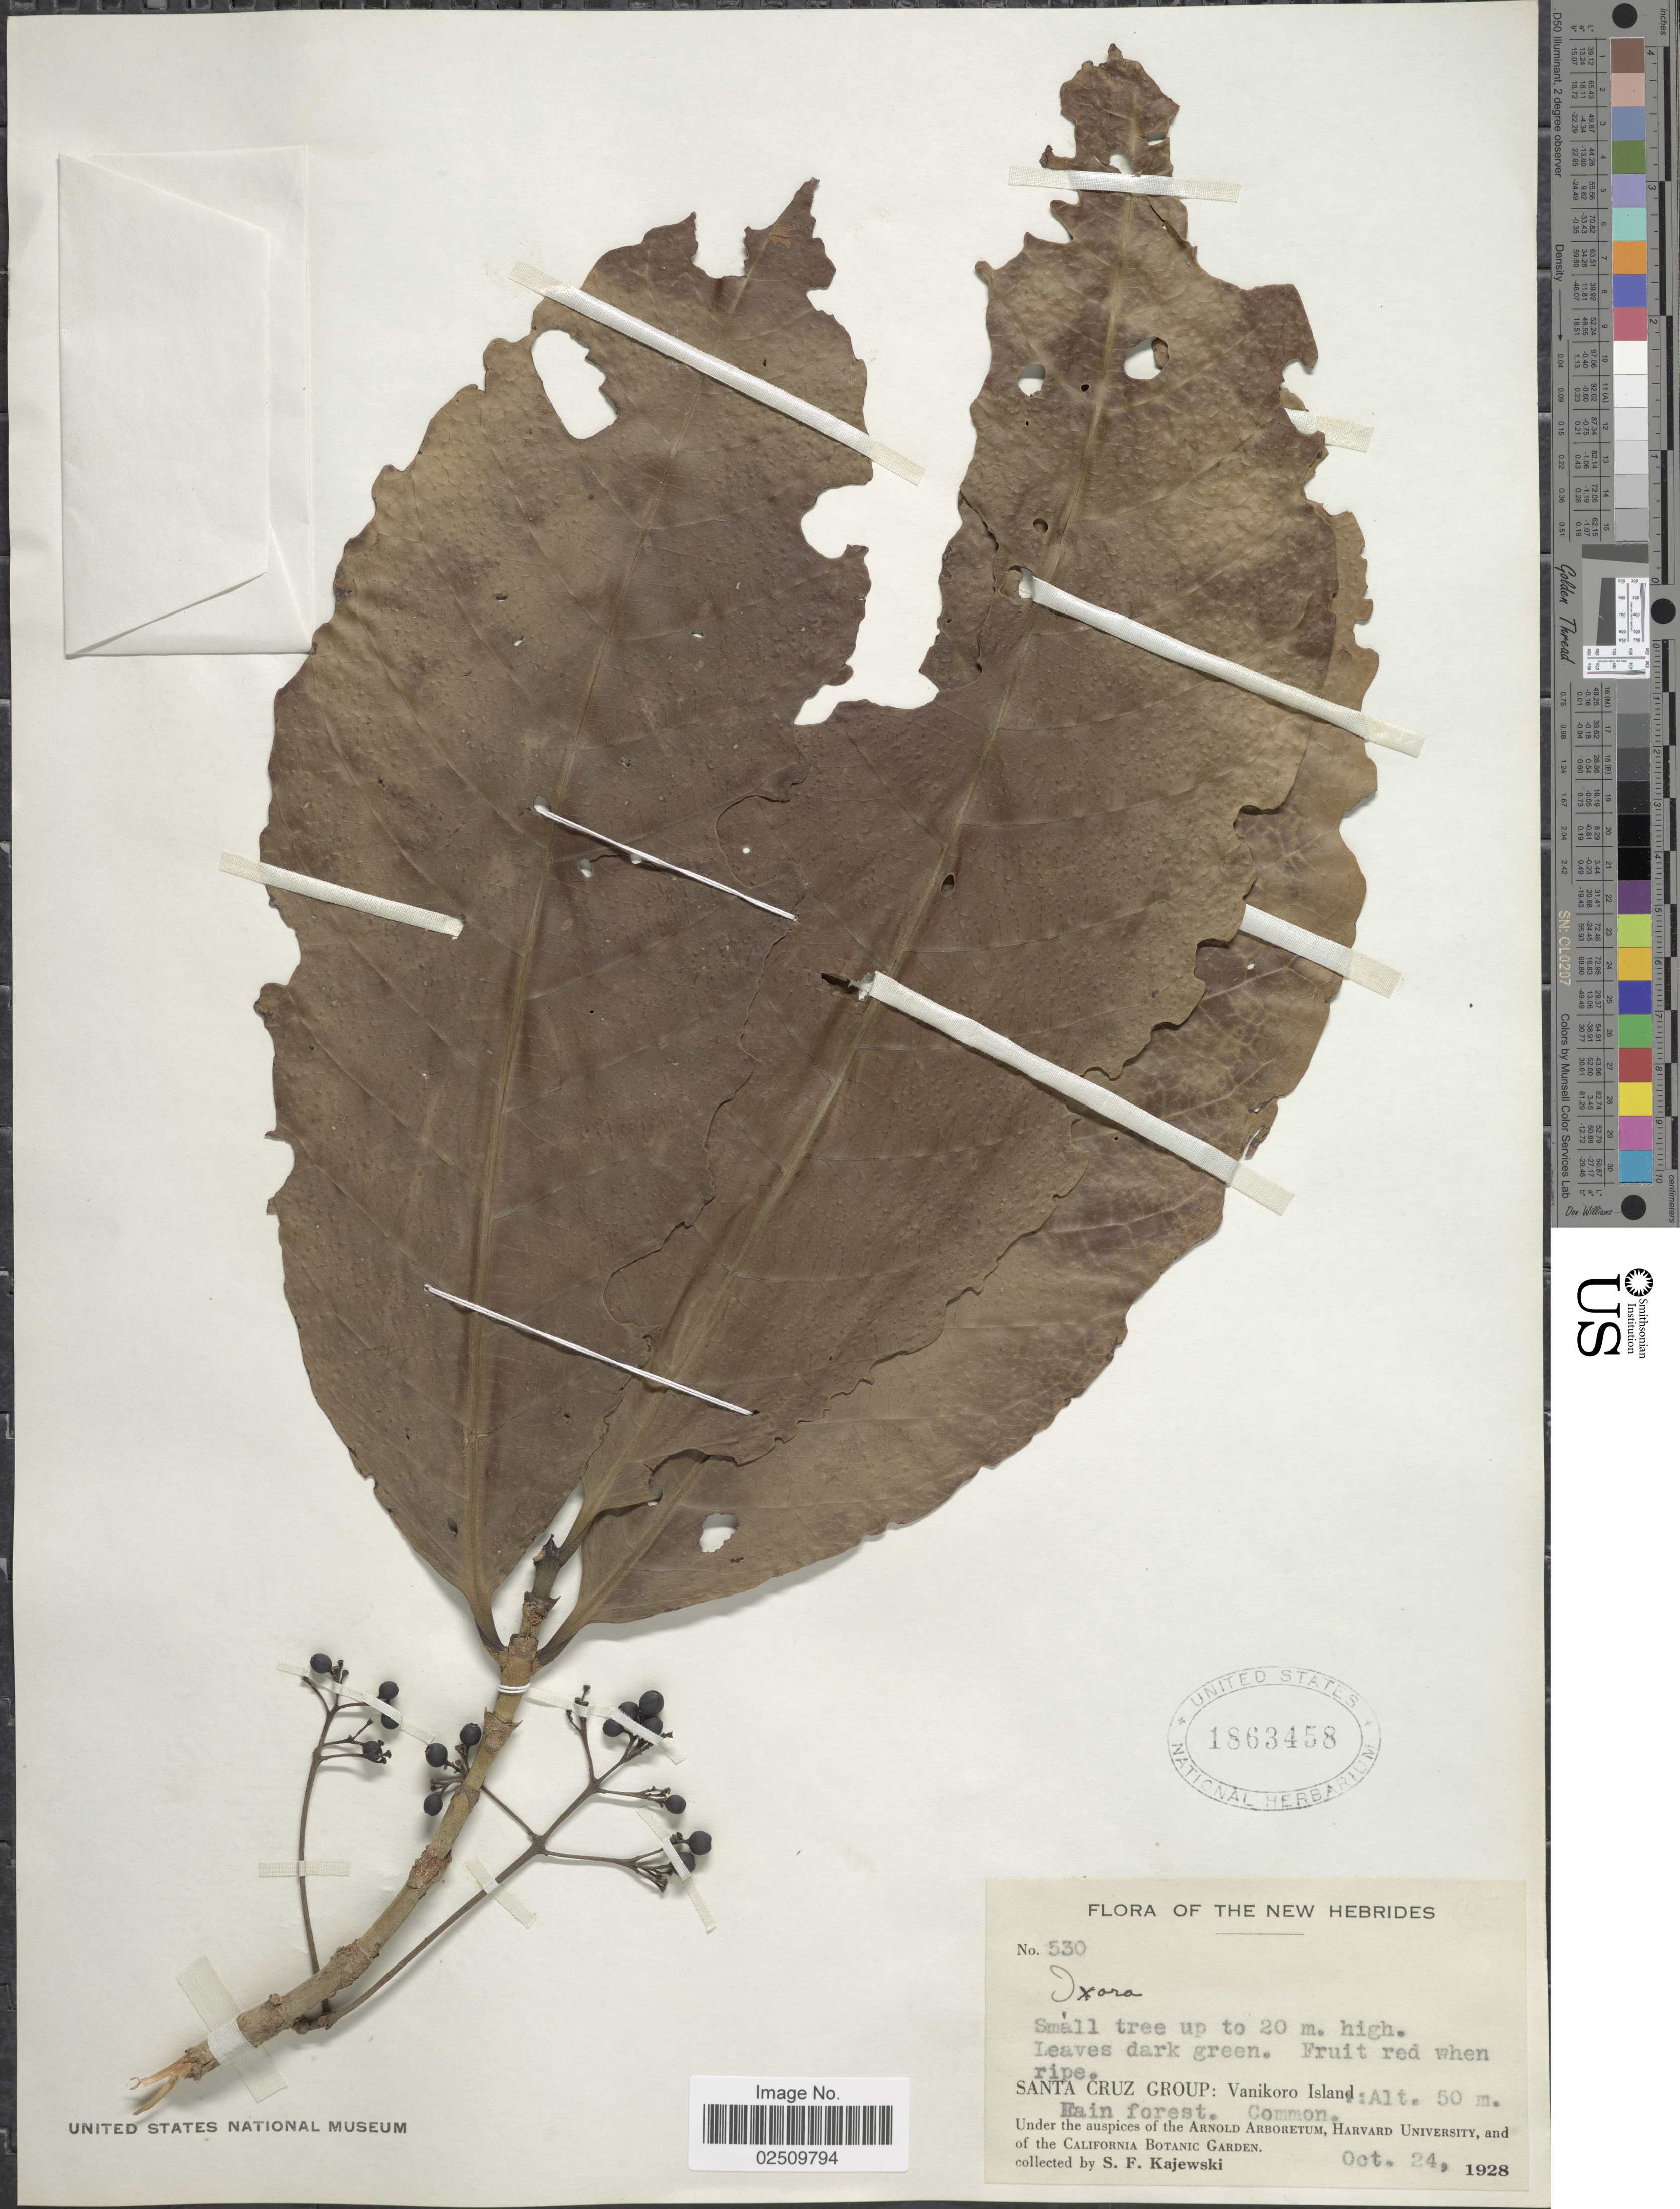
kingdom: Plantae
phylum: Tracheophyta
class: Magnoliopsida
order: Gentianales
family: Rubiaceae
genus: Ixora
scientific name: Ixora sp.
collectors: S. Kajewski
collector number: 530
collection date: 1928-10-24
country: Vanuatu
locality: New Hebrides. Santa Cruz Group: Vanikoro Island.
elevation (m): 50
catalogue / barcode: US 1863458